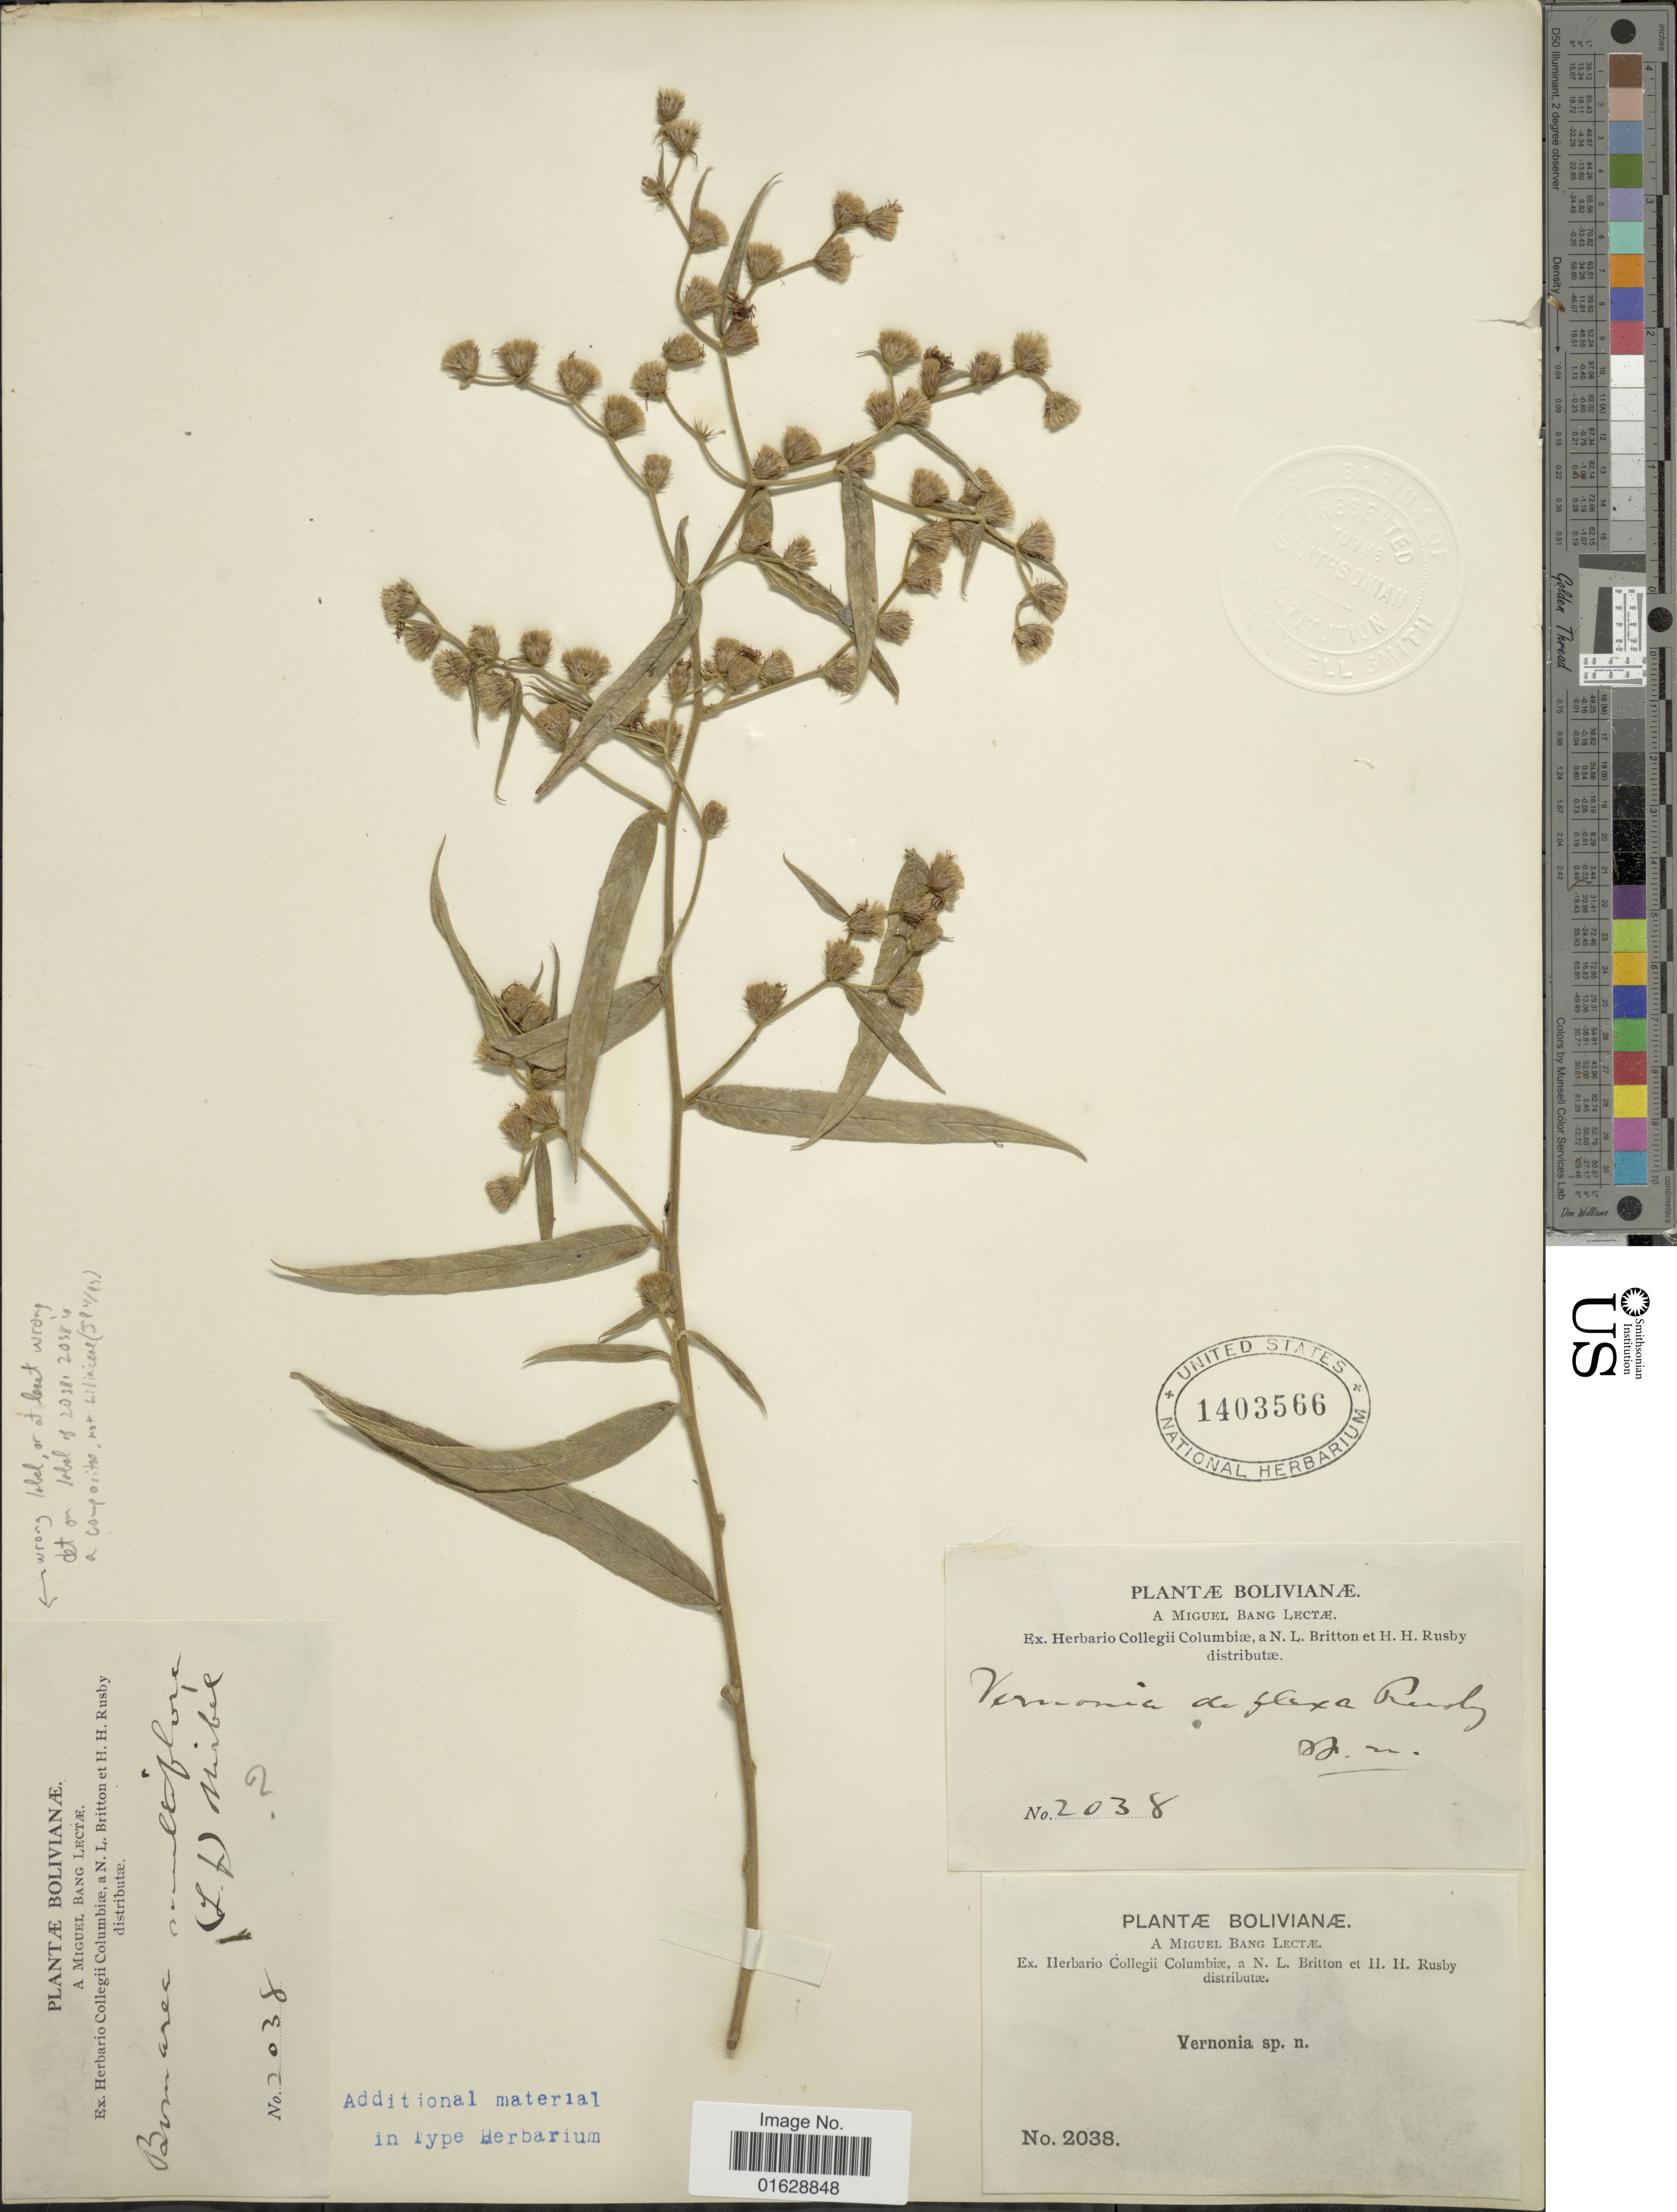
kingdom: Plantae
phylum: Tracheophyta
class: Magnoliopsida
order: Asterales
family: Asteraceae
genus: Lepidaploa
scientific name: Lepidaploa deflexa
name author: (Rusby) H. Rob.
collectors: M. Bang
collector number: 2038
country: Bolivia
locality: Bolivianae.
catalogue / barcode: US 1403566